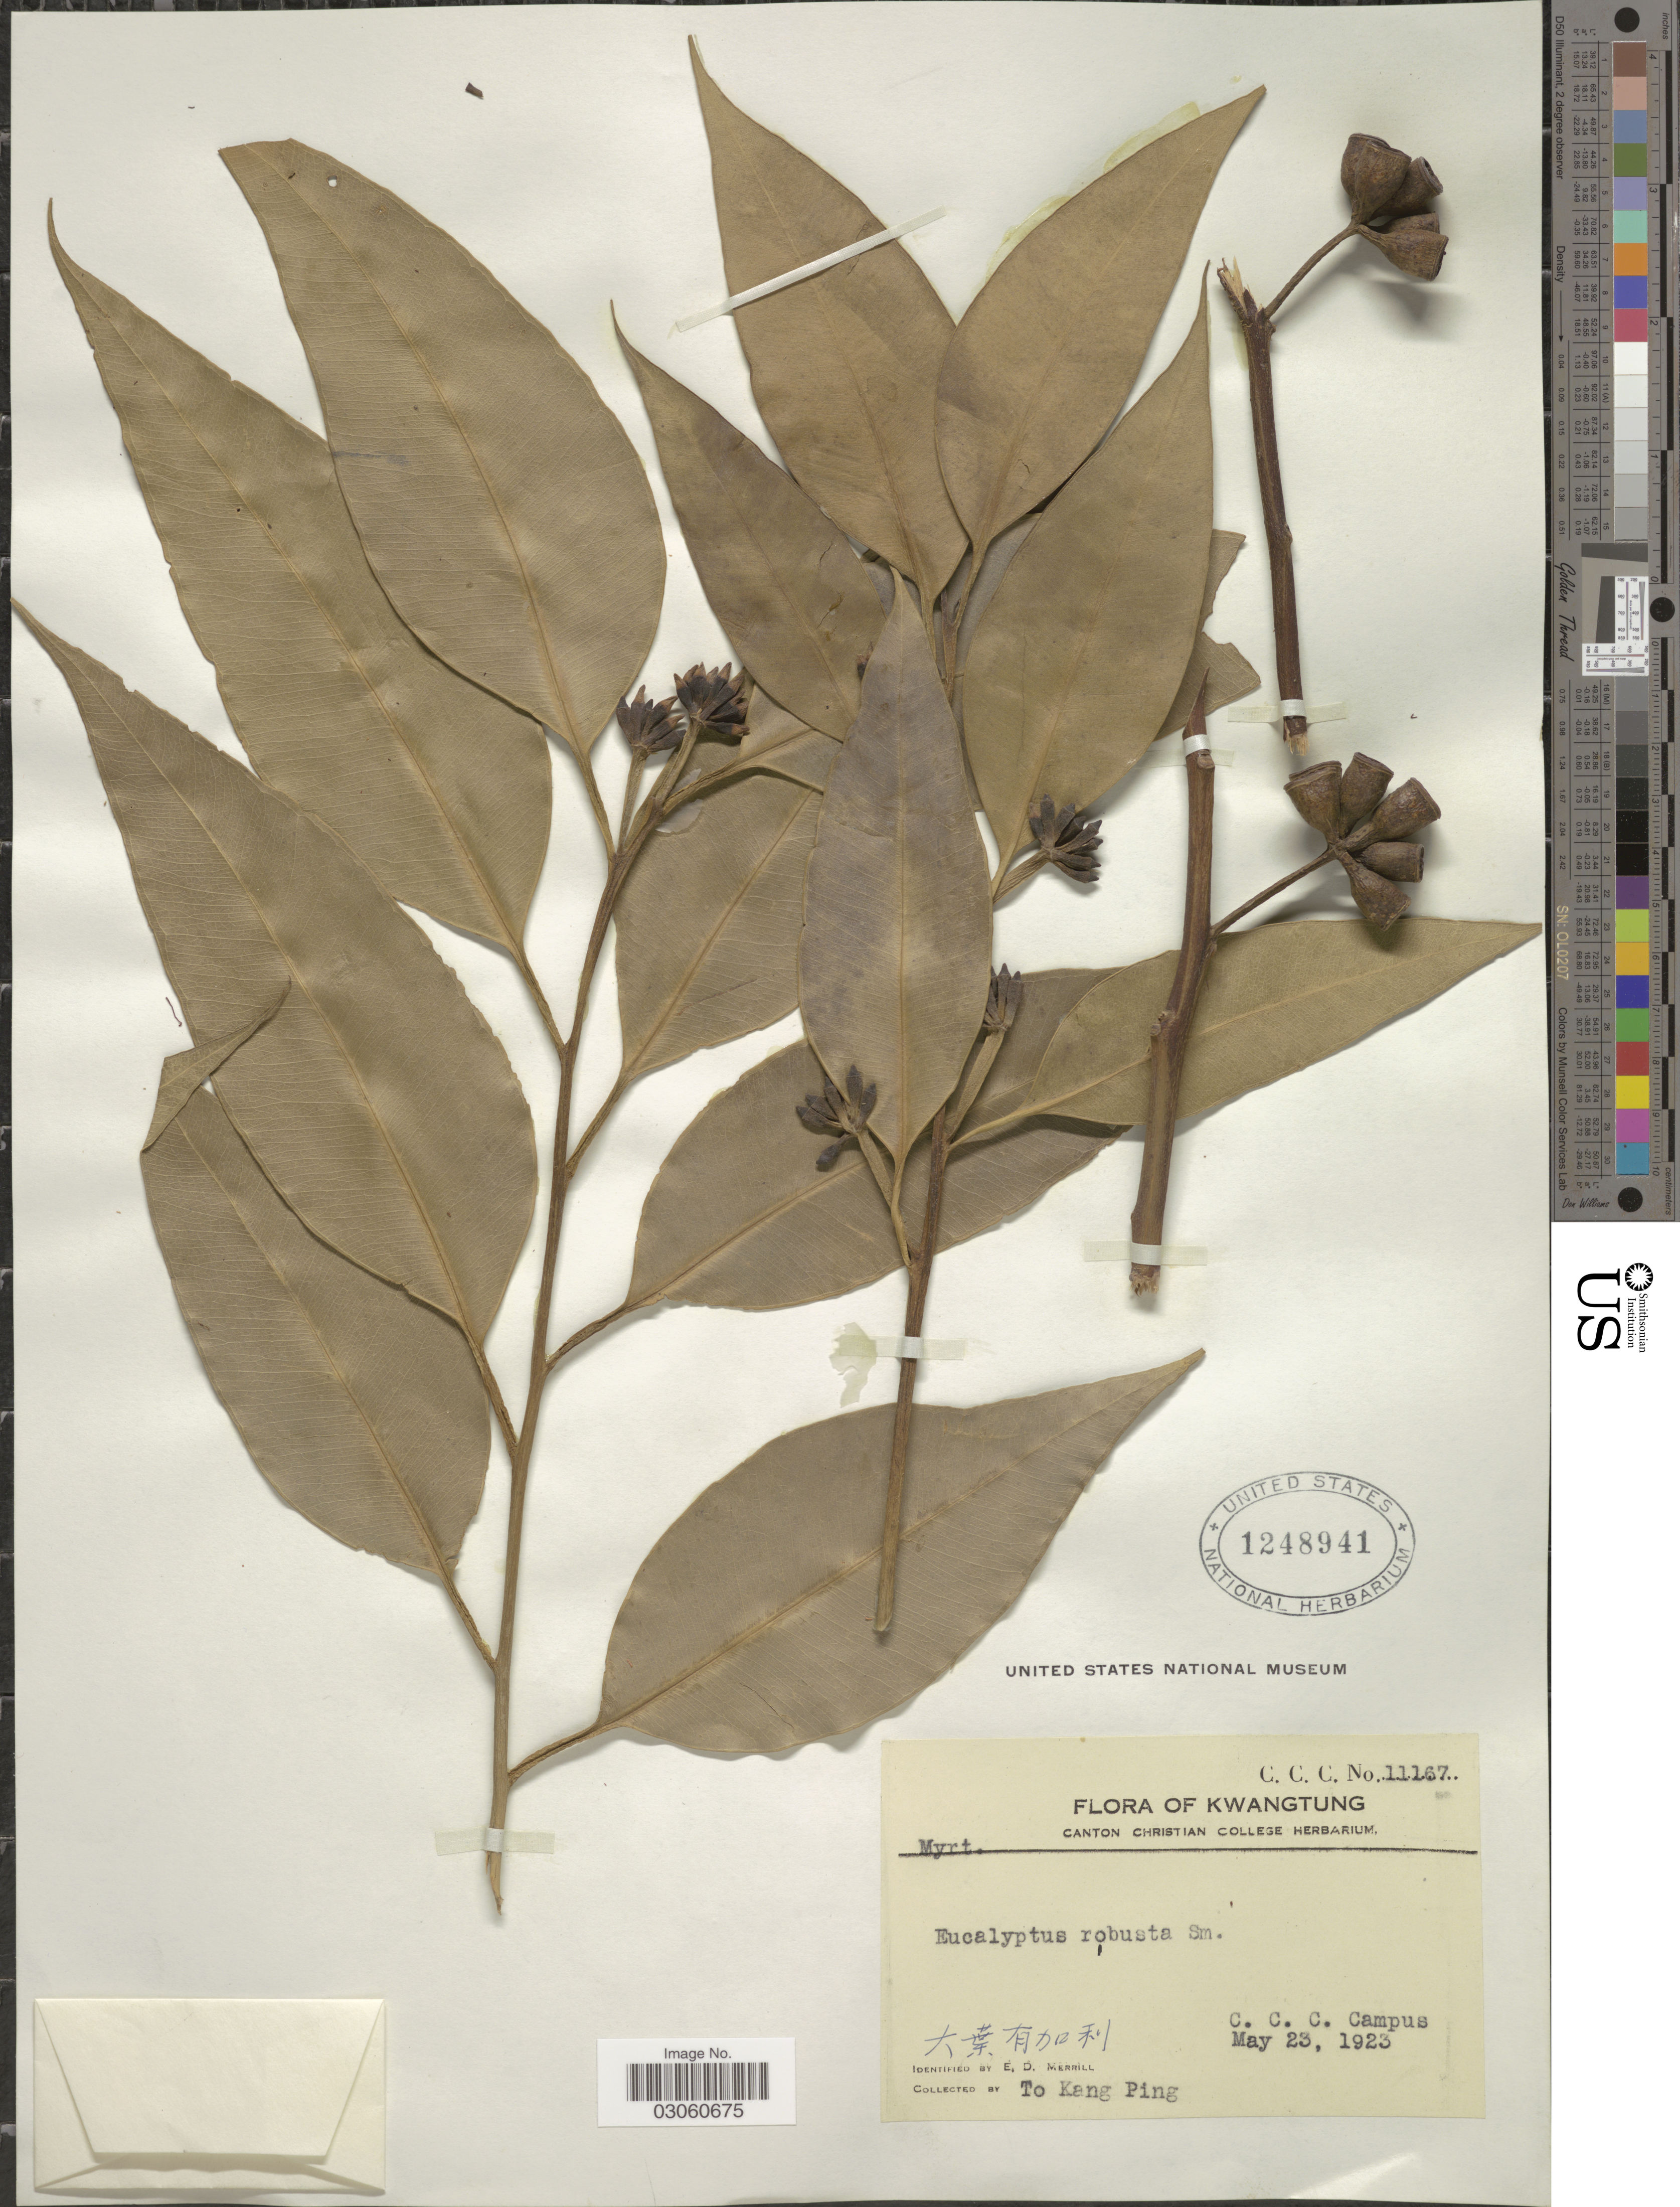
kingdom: Plantae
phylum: Tracheophyta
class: Magnoliopsida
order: Myrtales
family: Myrtaceae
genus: Eucalyptus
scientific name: Eucalyptus robusta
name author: Sm.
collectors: T. Ping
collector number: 11167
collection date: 1923-05-23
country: China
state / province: Guangdong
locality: Kwangtung. C.C.C. Campus.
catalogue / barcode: US 1248941